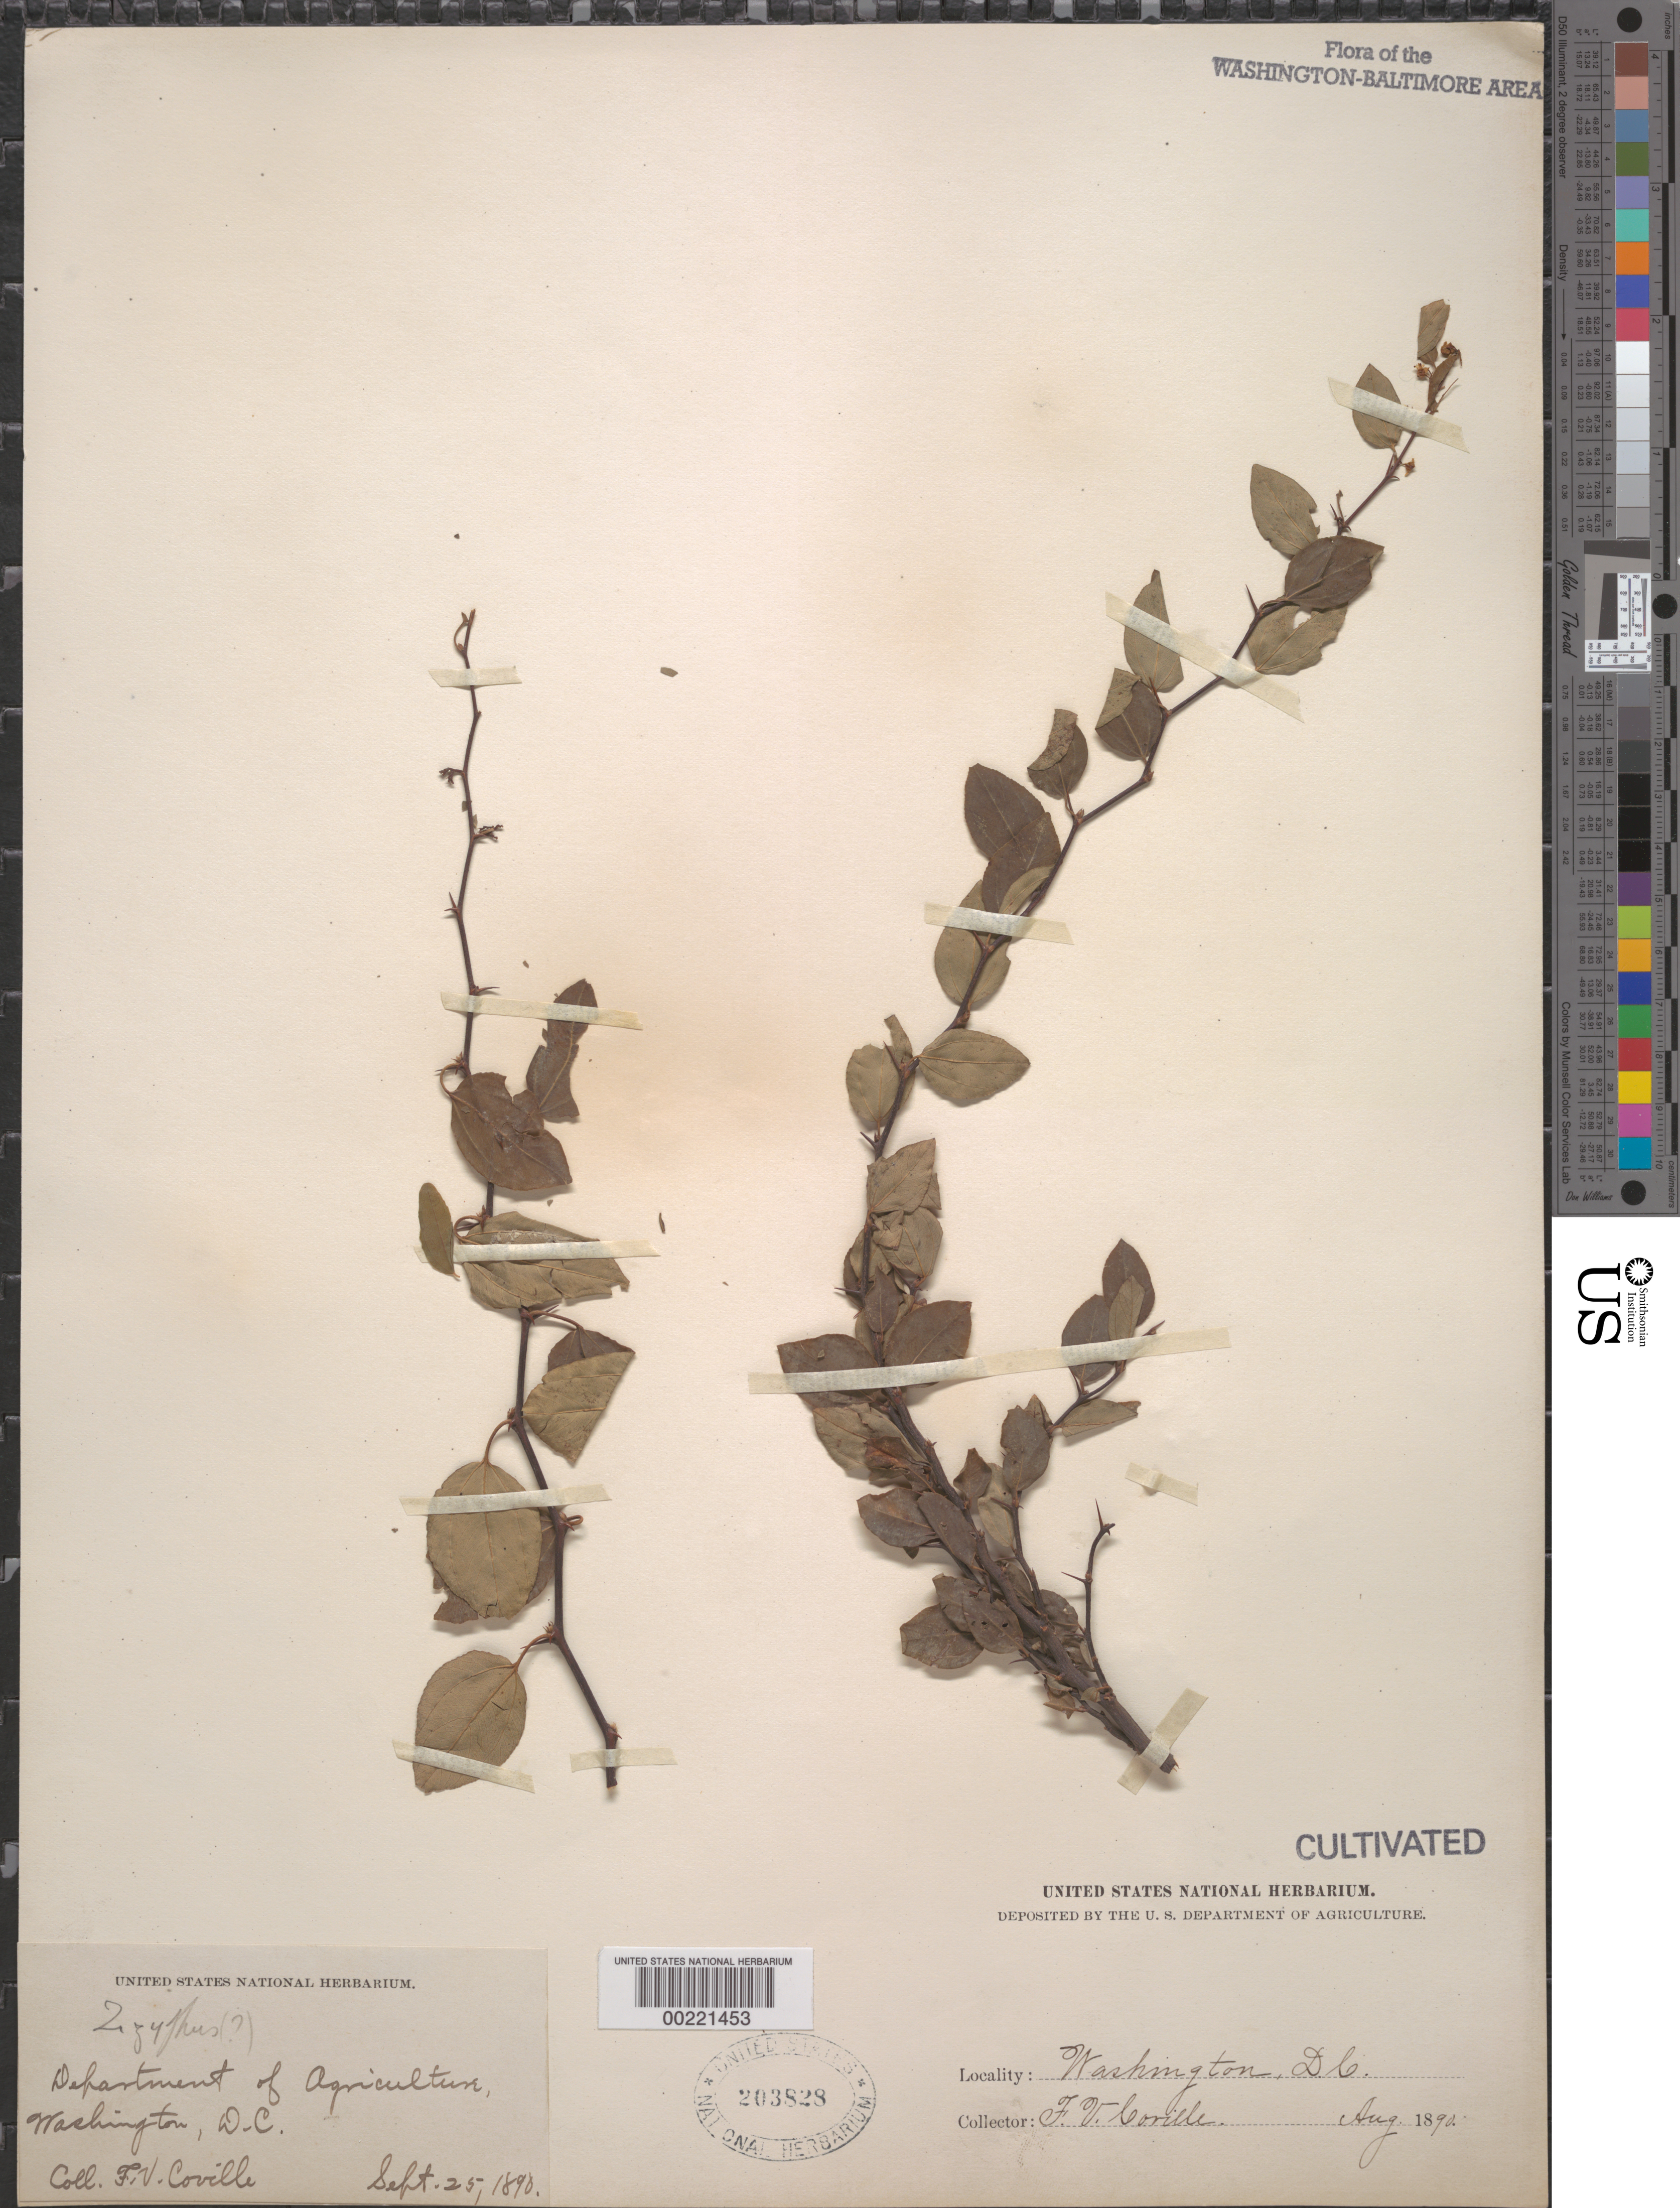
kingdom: Plantae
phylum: Tracheophyta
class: Magnoliopsida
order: Rosales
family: Rhamnaceae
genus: Ziziphus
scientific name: Ziziphus sp.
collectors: F. V. Coville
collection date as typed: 25 Sep 1890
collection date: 1890-09-25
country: United States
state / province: District of Columbia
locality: Department of Agriculture grounds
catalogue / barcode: US 203828